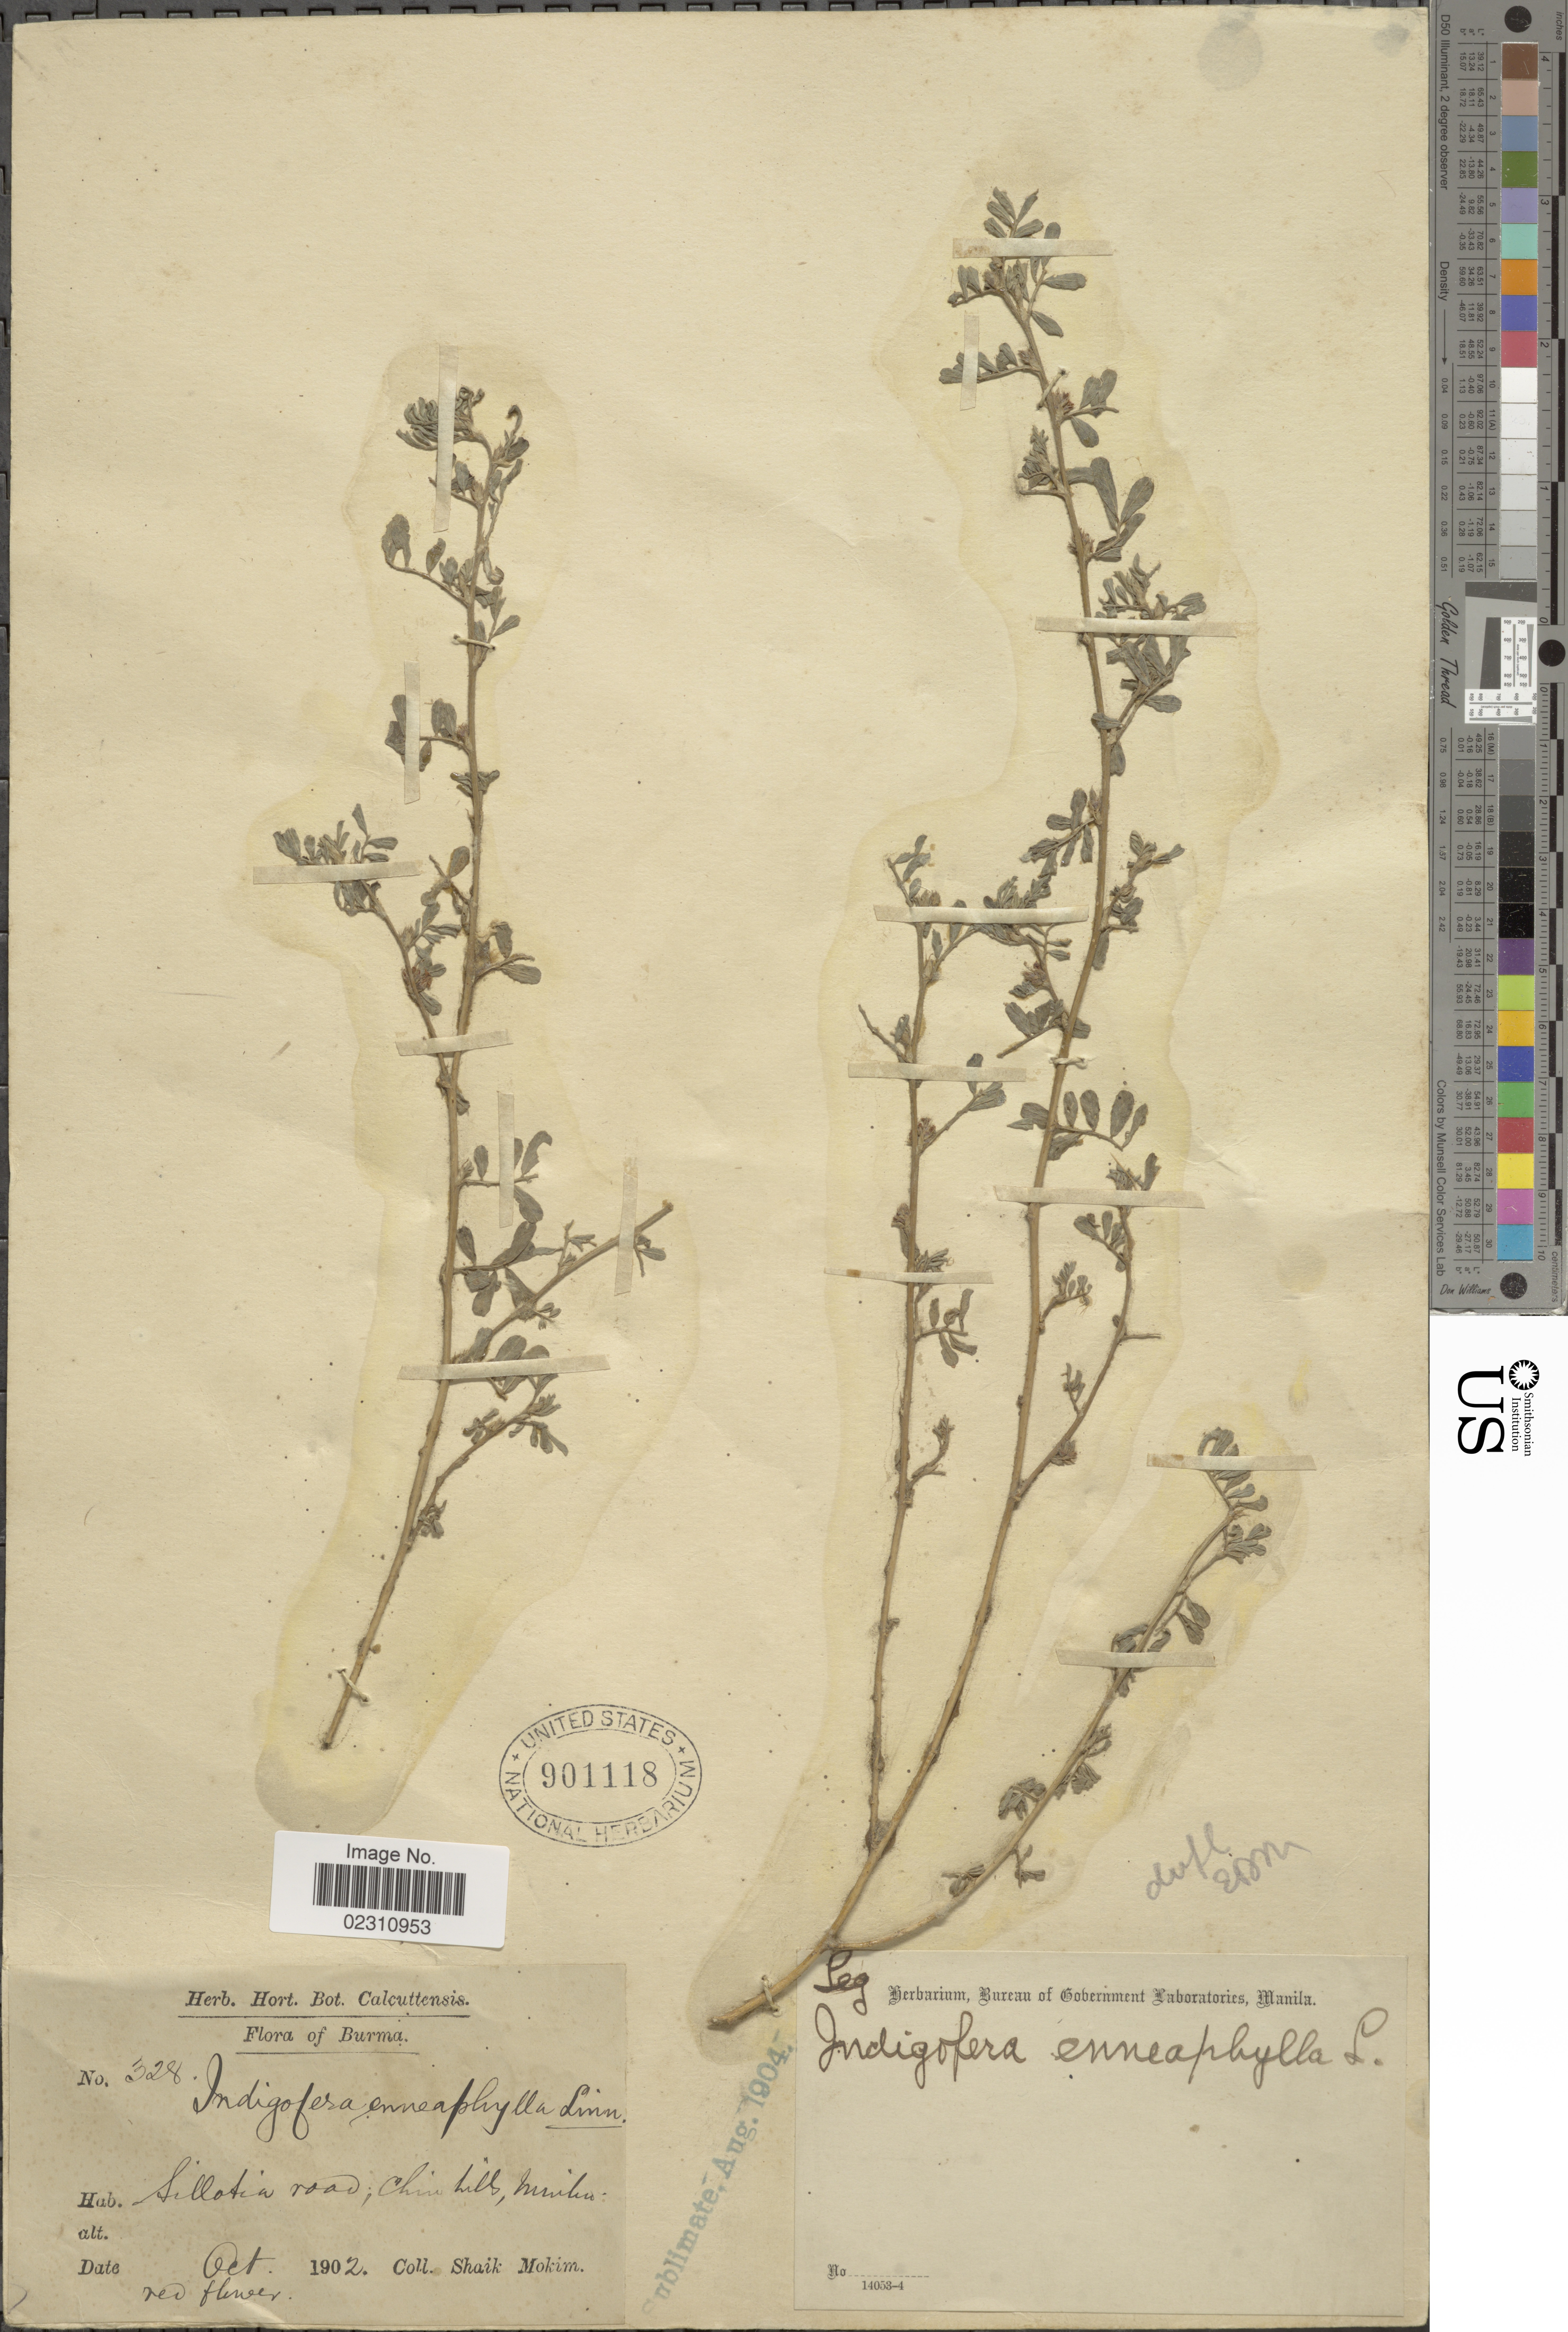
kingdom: Plantae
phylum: Tracheophyta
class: Magnoliopsida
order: Fabales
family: Fabaceae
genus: Indigofera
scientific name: Indigofera linnaei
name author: Ali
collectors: S. Mokim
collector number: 328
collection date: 1902-10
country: Myanmar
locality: Sillotoa road, Chin hill, Muiku [interpreted]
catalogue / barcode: US 901118